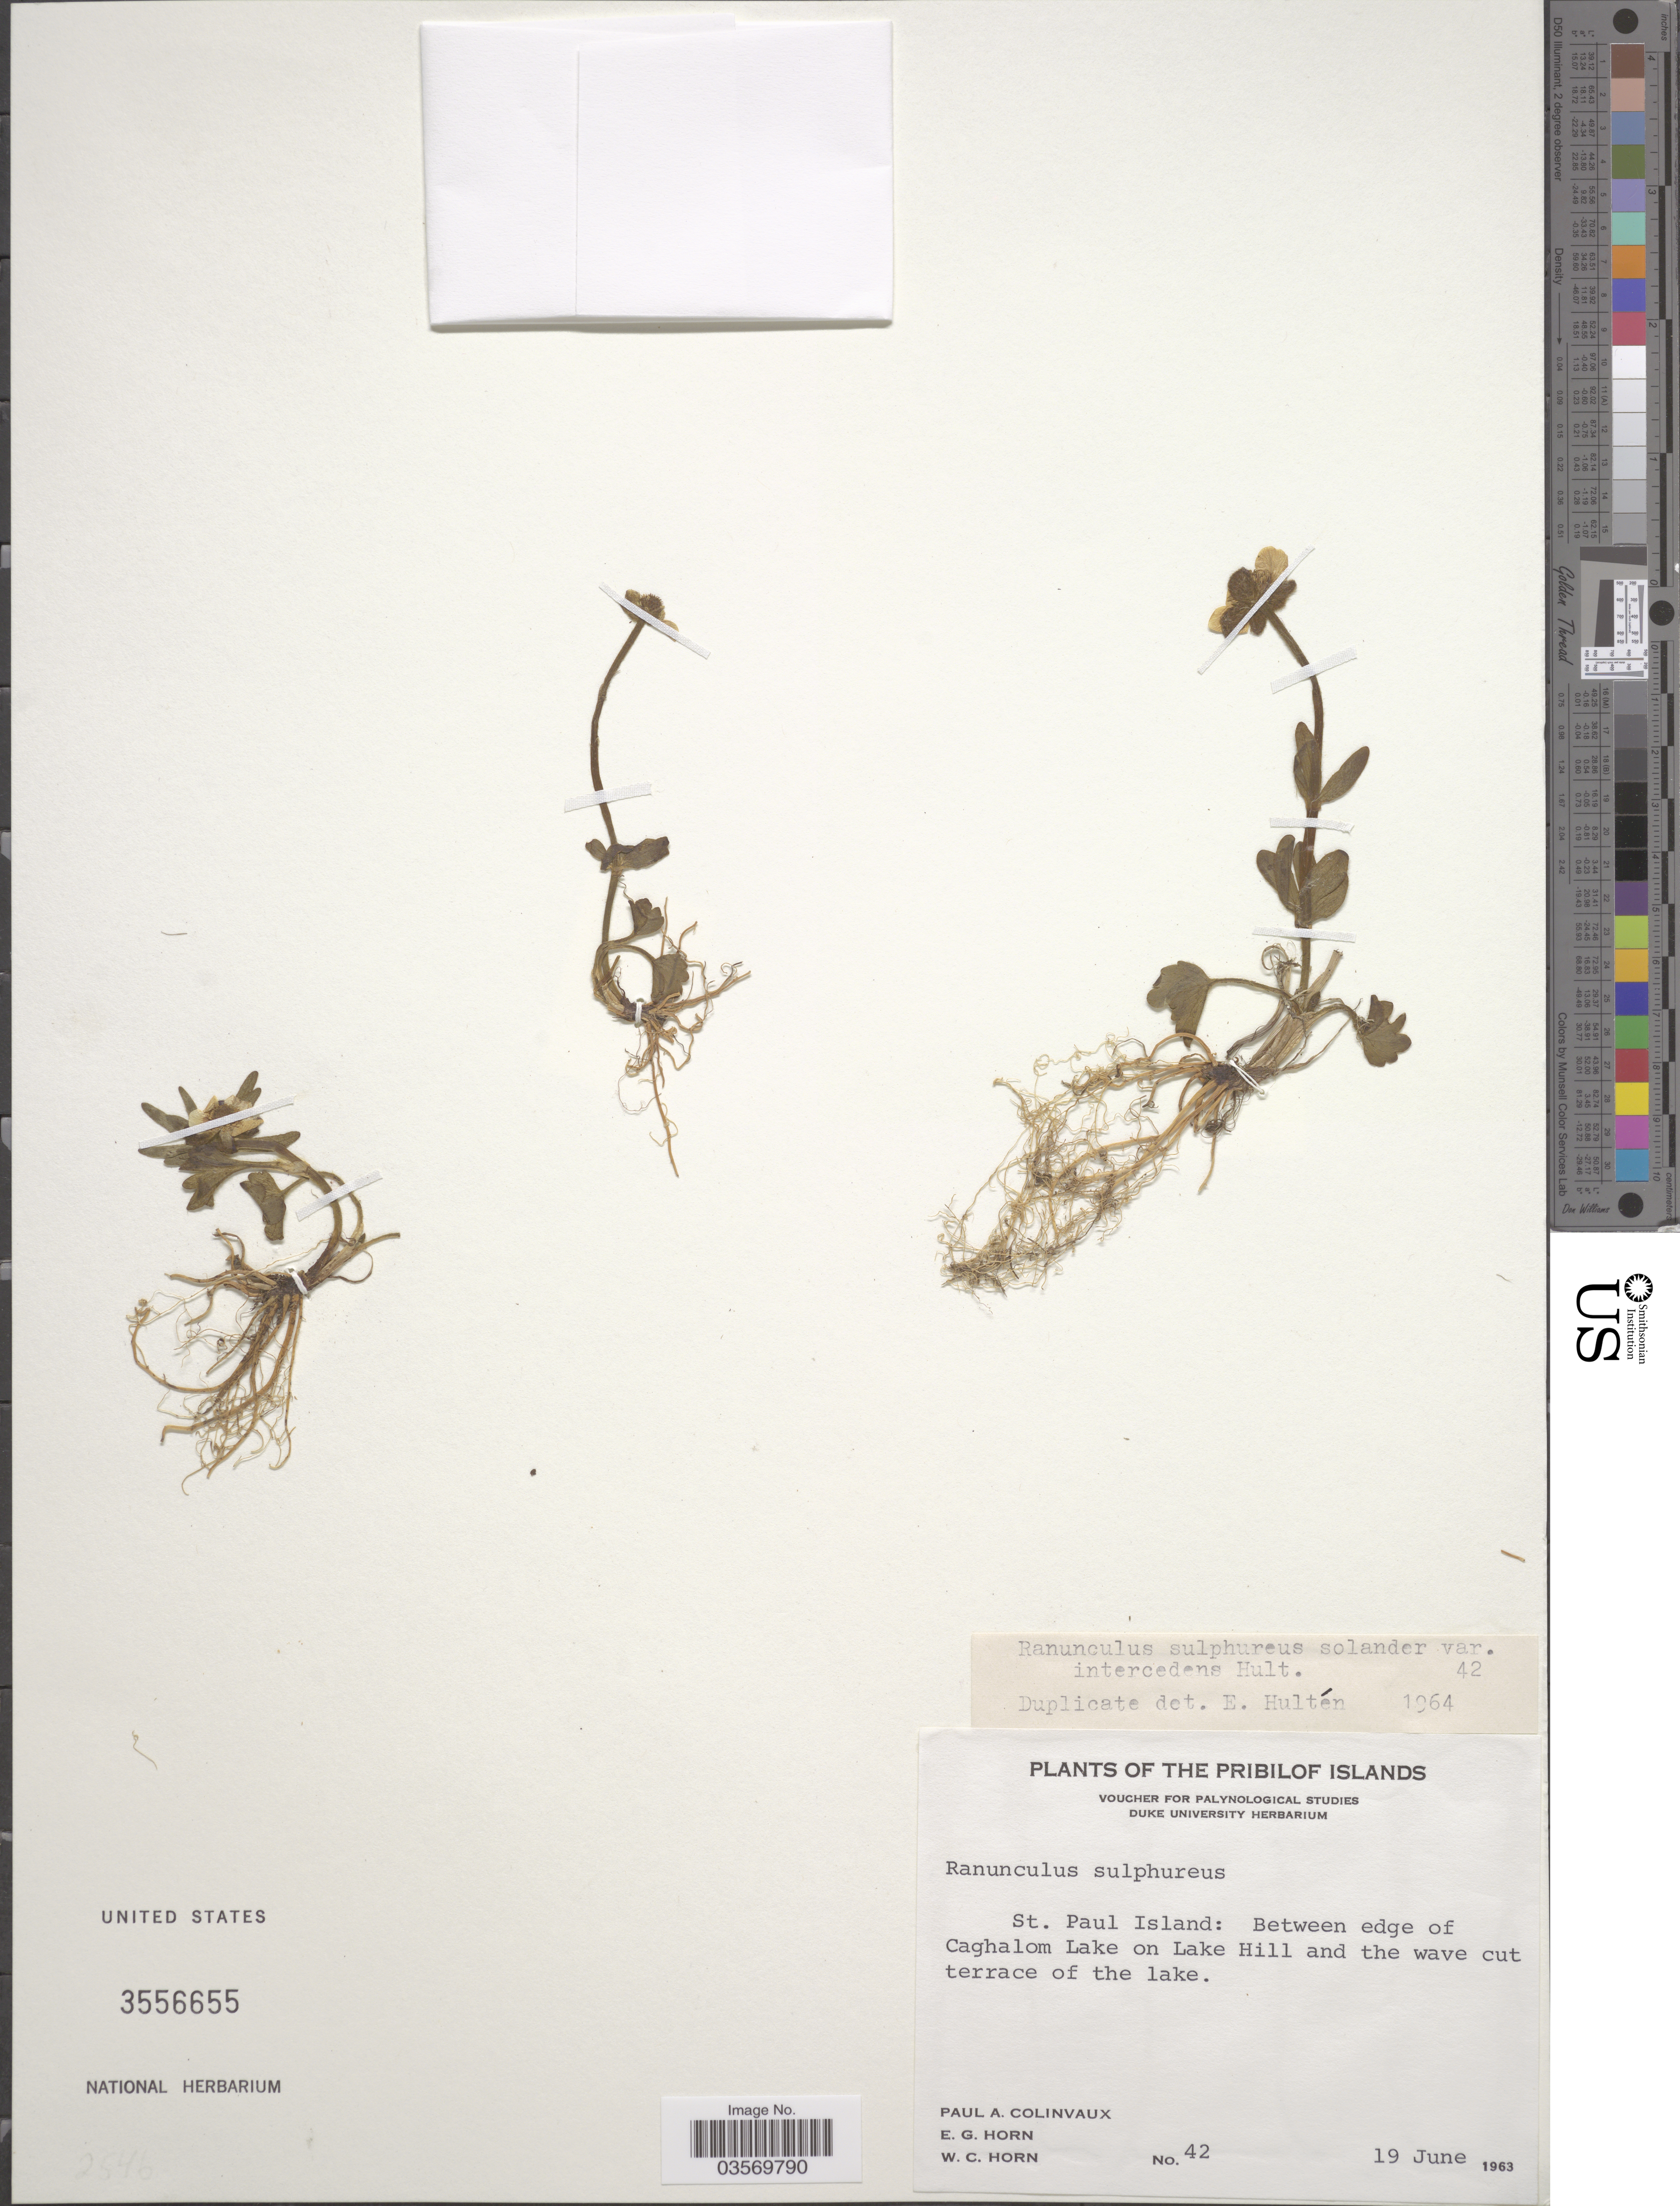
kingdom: Plantae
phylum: Tracheophyta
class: Magnoliopsida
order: Ranunculales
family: Ranunculaceae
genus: Ranunculus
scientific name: Ranunculus sulphureus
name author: Sol.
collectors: P. Colinvaux, E. Horn & W. Horn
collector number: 42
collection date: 1963-06-19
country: United States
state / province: Alaska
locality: The Pribilof Island. St. Paul Island: Between edge of Caghalom Lake on Lake Hill and the wave cut terrace of the lake.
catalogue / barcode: US 3556655